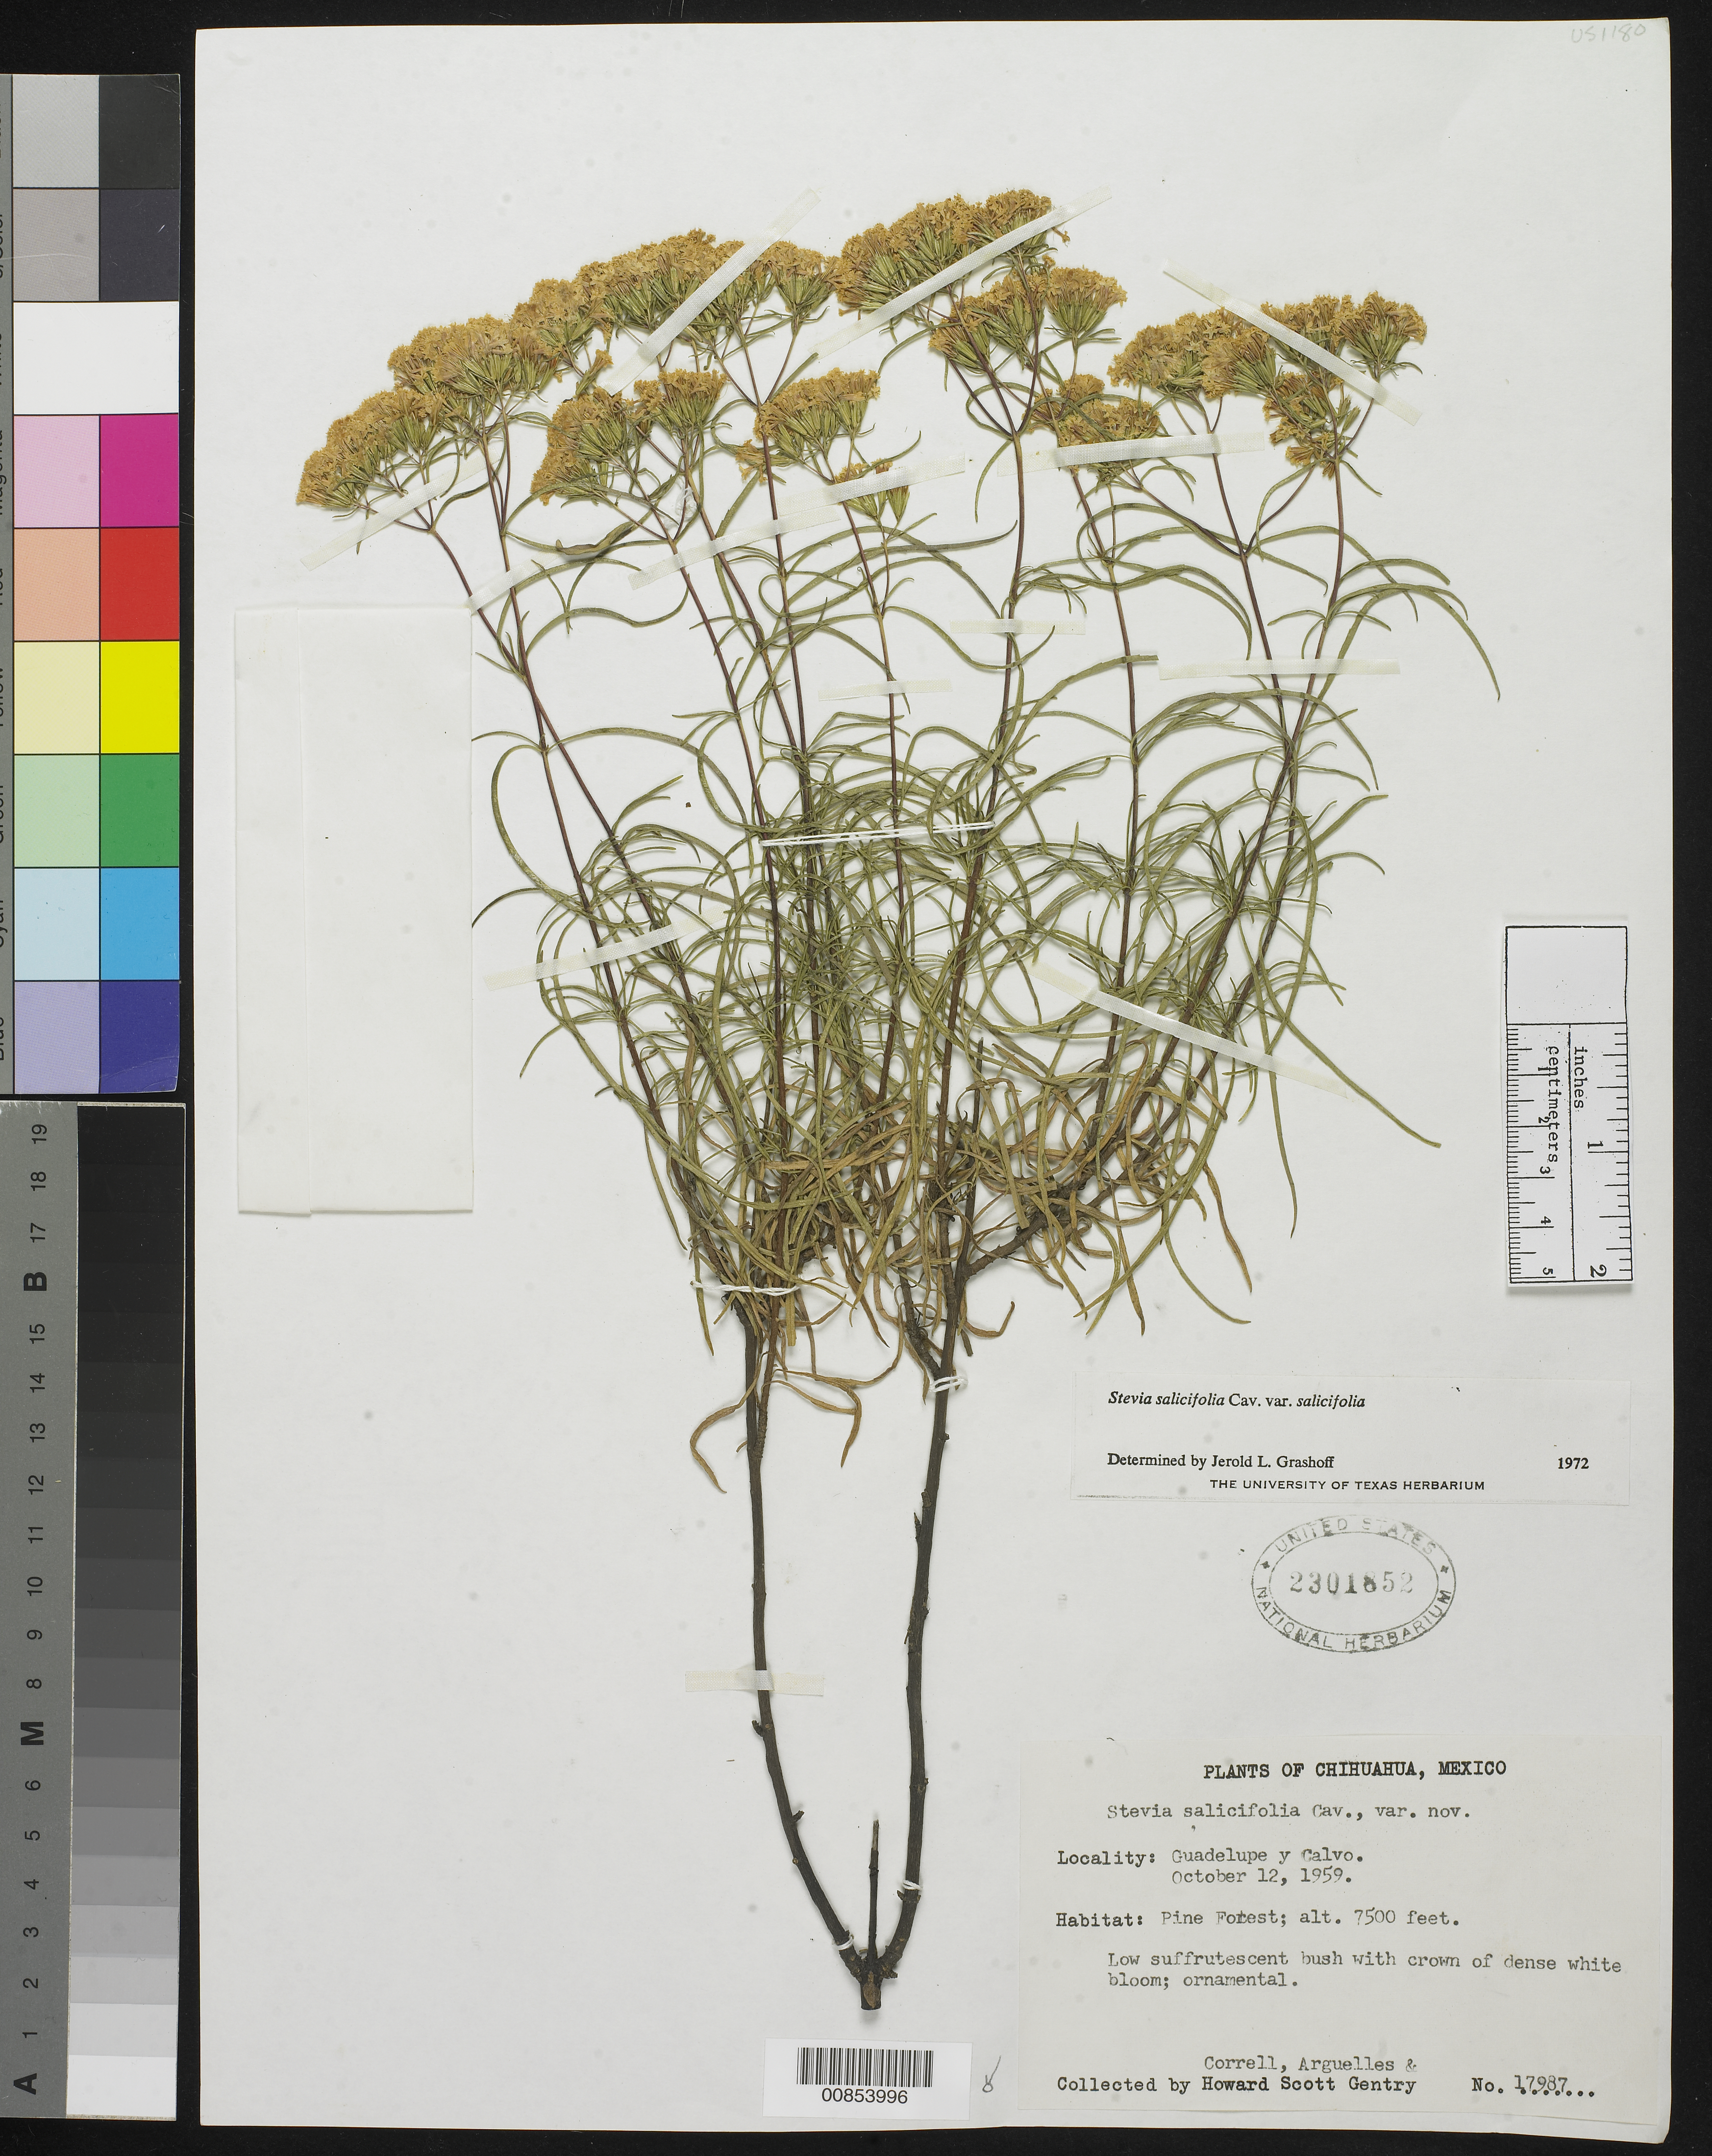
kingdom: Plantae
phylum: Tracheophyta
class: Magnoliopsida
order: Asterales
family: Asteraceae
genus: Stevia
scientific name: Stevia salicifolia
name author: Cav.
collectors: Gentry, --, -- Correll & Arguelles, --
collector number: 17987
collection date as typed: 12 Oct 1959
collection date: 1959-10-12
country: Mexico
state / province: Chihuahua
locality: Guadalupe y Calvo.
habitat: Pine forest.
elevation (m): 2286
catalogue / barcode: US 2301852